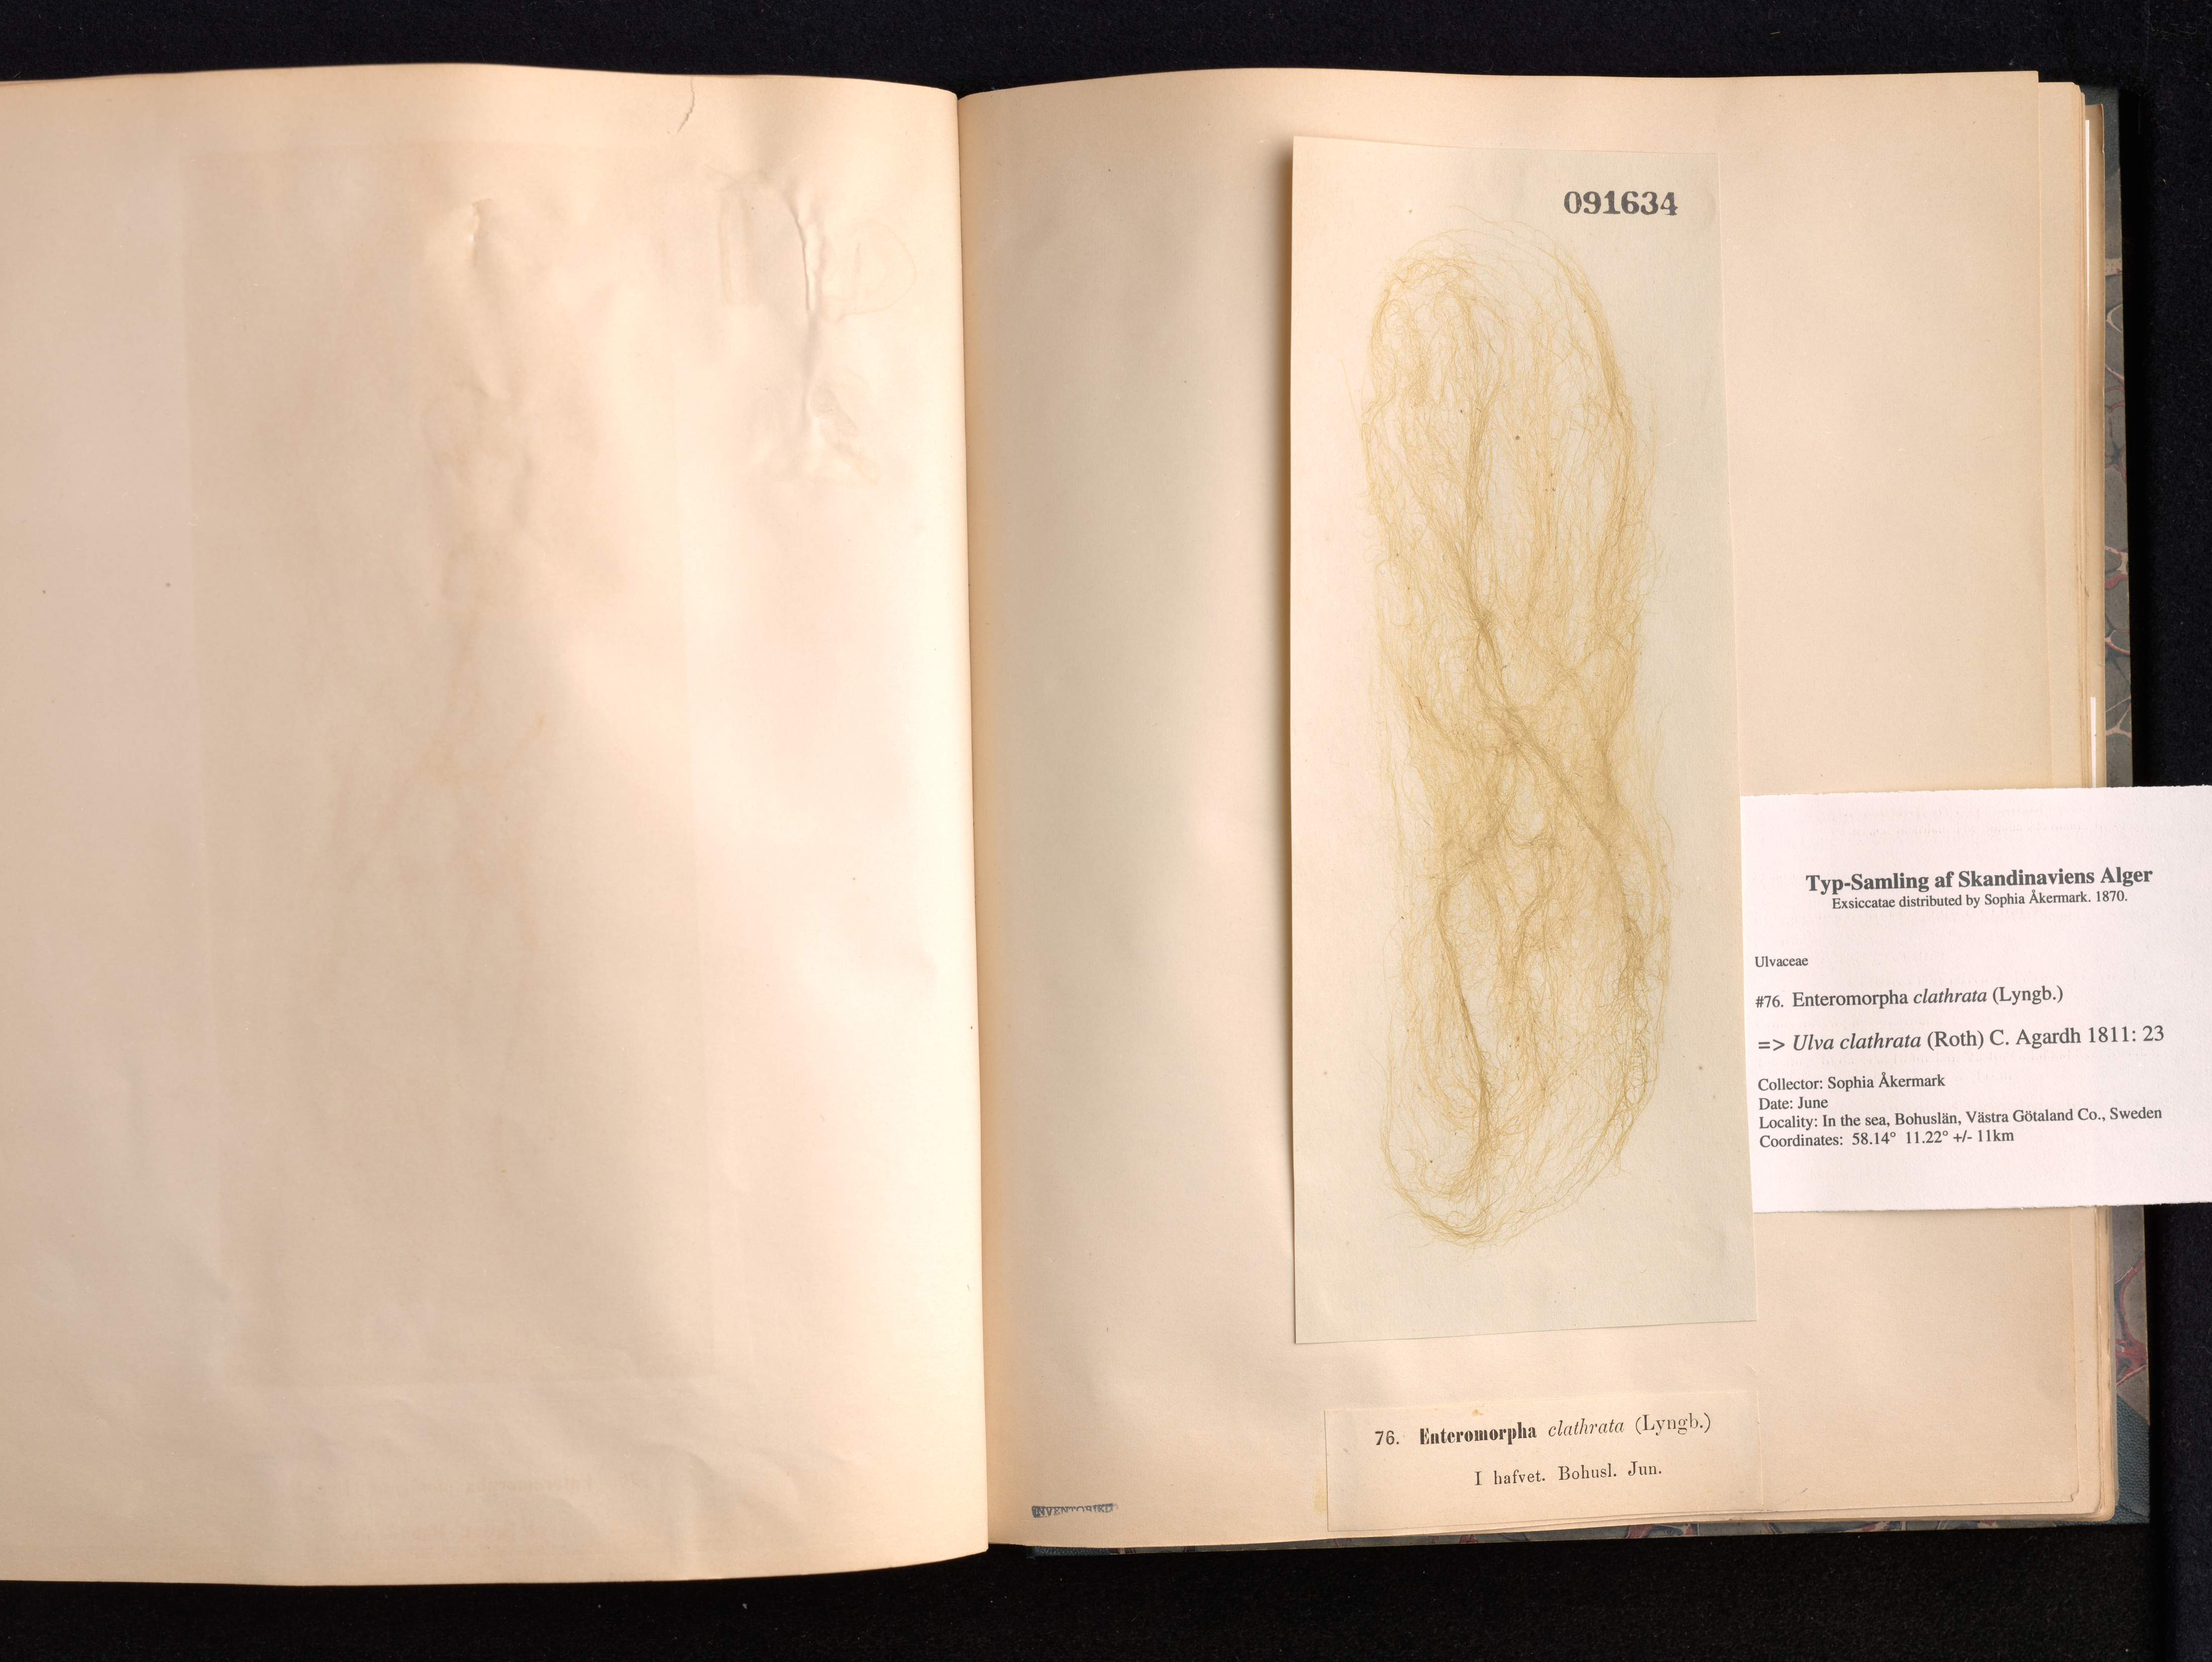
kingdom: Plantae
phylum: Chlorophyta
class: Ulvophyceae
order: Ulvales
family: Ulvaceae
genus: Ulva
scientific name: Ulva linza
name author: L.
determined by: Algae name updating Project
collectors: S. Akermark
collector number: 76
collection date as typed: Jun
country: Sweden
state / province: Västra Götaland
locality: Bohuslan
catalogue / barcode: US 91634